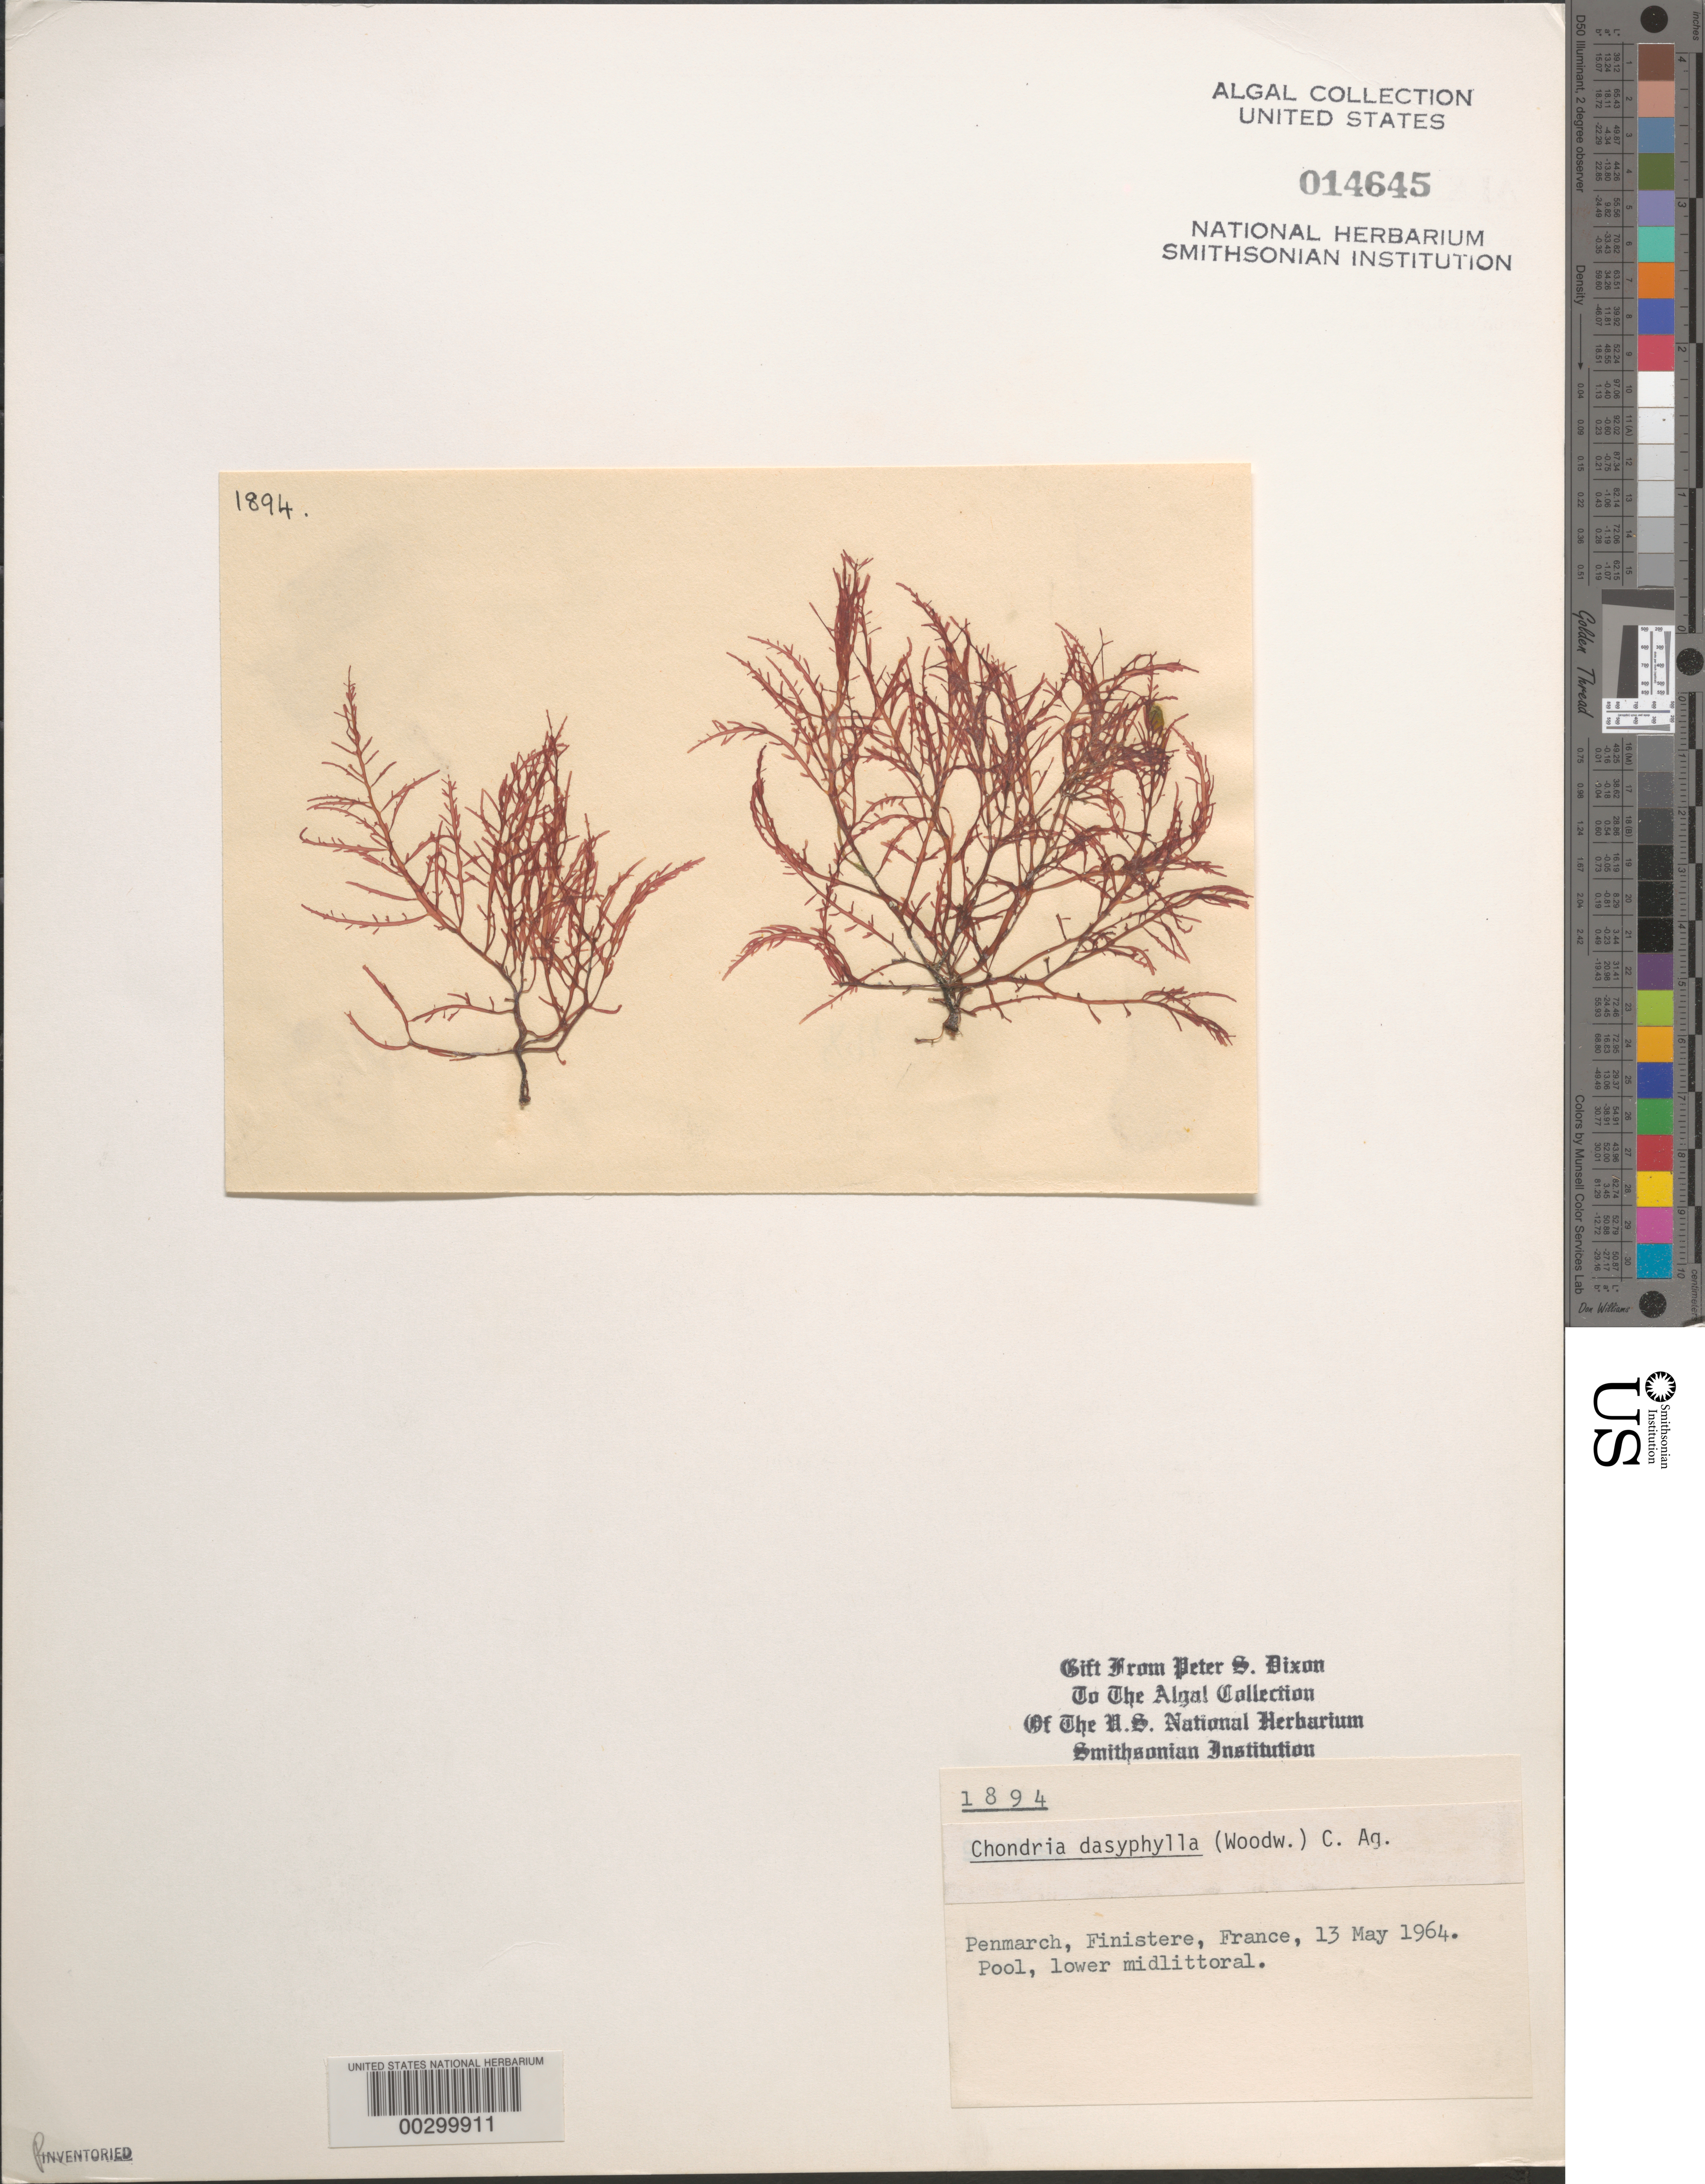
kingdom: Plantae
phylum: Rhodophyta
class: Florideophyceae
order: Ceramiales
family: Rhodomelaceae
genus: Chondria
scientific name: Chondria dasyphylla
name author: (Woodw.) C. Agardh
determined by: Dixon, P. S.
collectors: P. S. Dixon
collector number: PSD 1894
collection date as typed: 13 May 1964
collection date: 1964-05-13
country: France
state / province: Bretagne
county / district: Finistère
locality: Penmarch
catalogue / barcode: US 14645